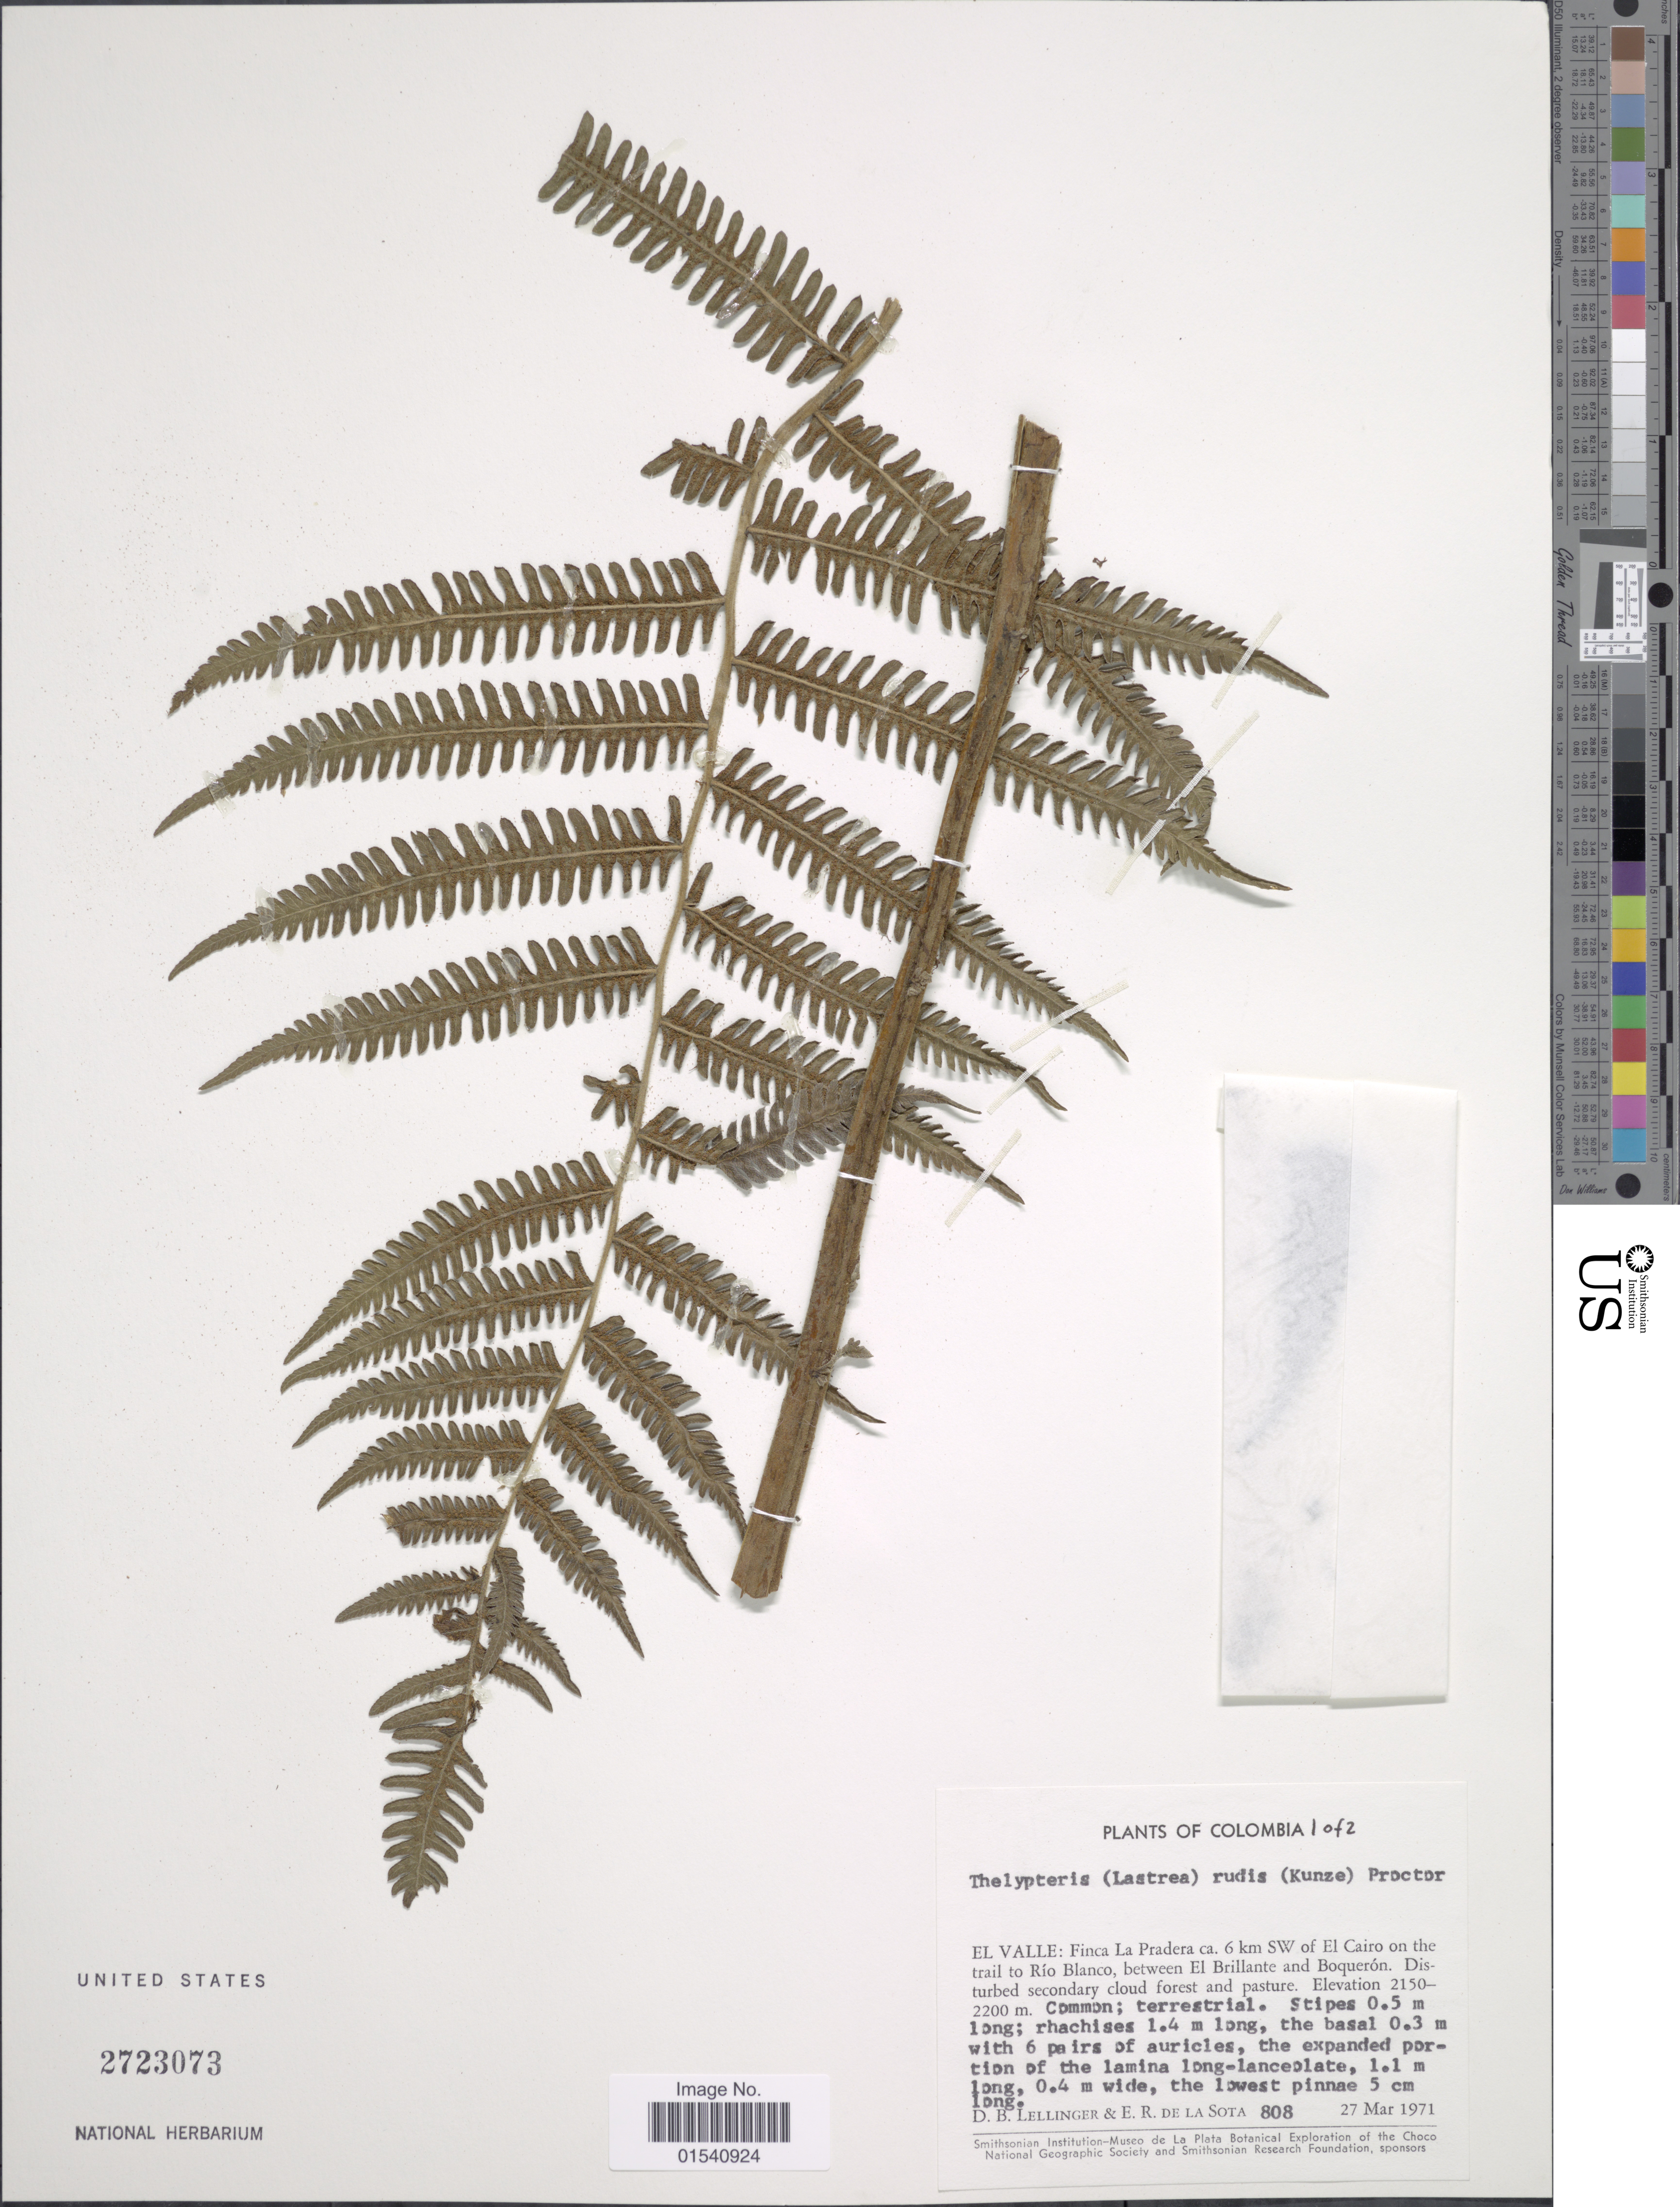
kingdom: Plantae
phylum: Tracheophyta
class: Polypodiopsida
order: Polypodiales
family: Thelypteridaceae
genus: Amauropelta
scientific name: Amauropelta rudis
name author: (Kunze) Pic. Serm.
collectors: D. B. Lellinger & E. R. de la Sota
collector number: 808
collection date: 1971-03-27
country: Colombia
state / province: Valle del Cauca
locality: El Valle: La Pradera ca. 6 km SW of El Cairo on the trail to Río Blanco, between El Brillante and Boquerón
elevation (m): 2150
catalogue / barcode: US 2723073